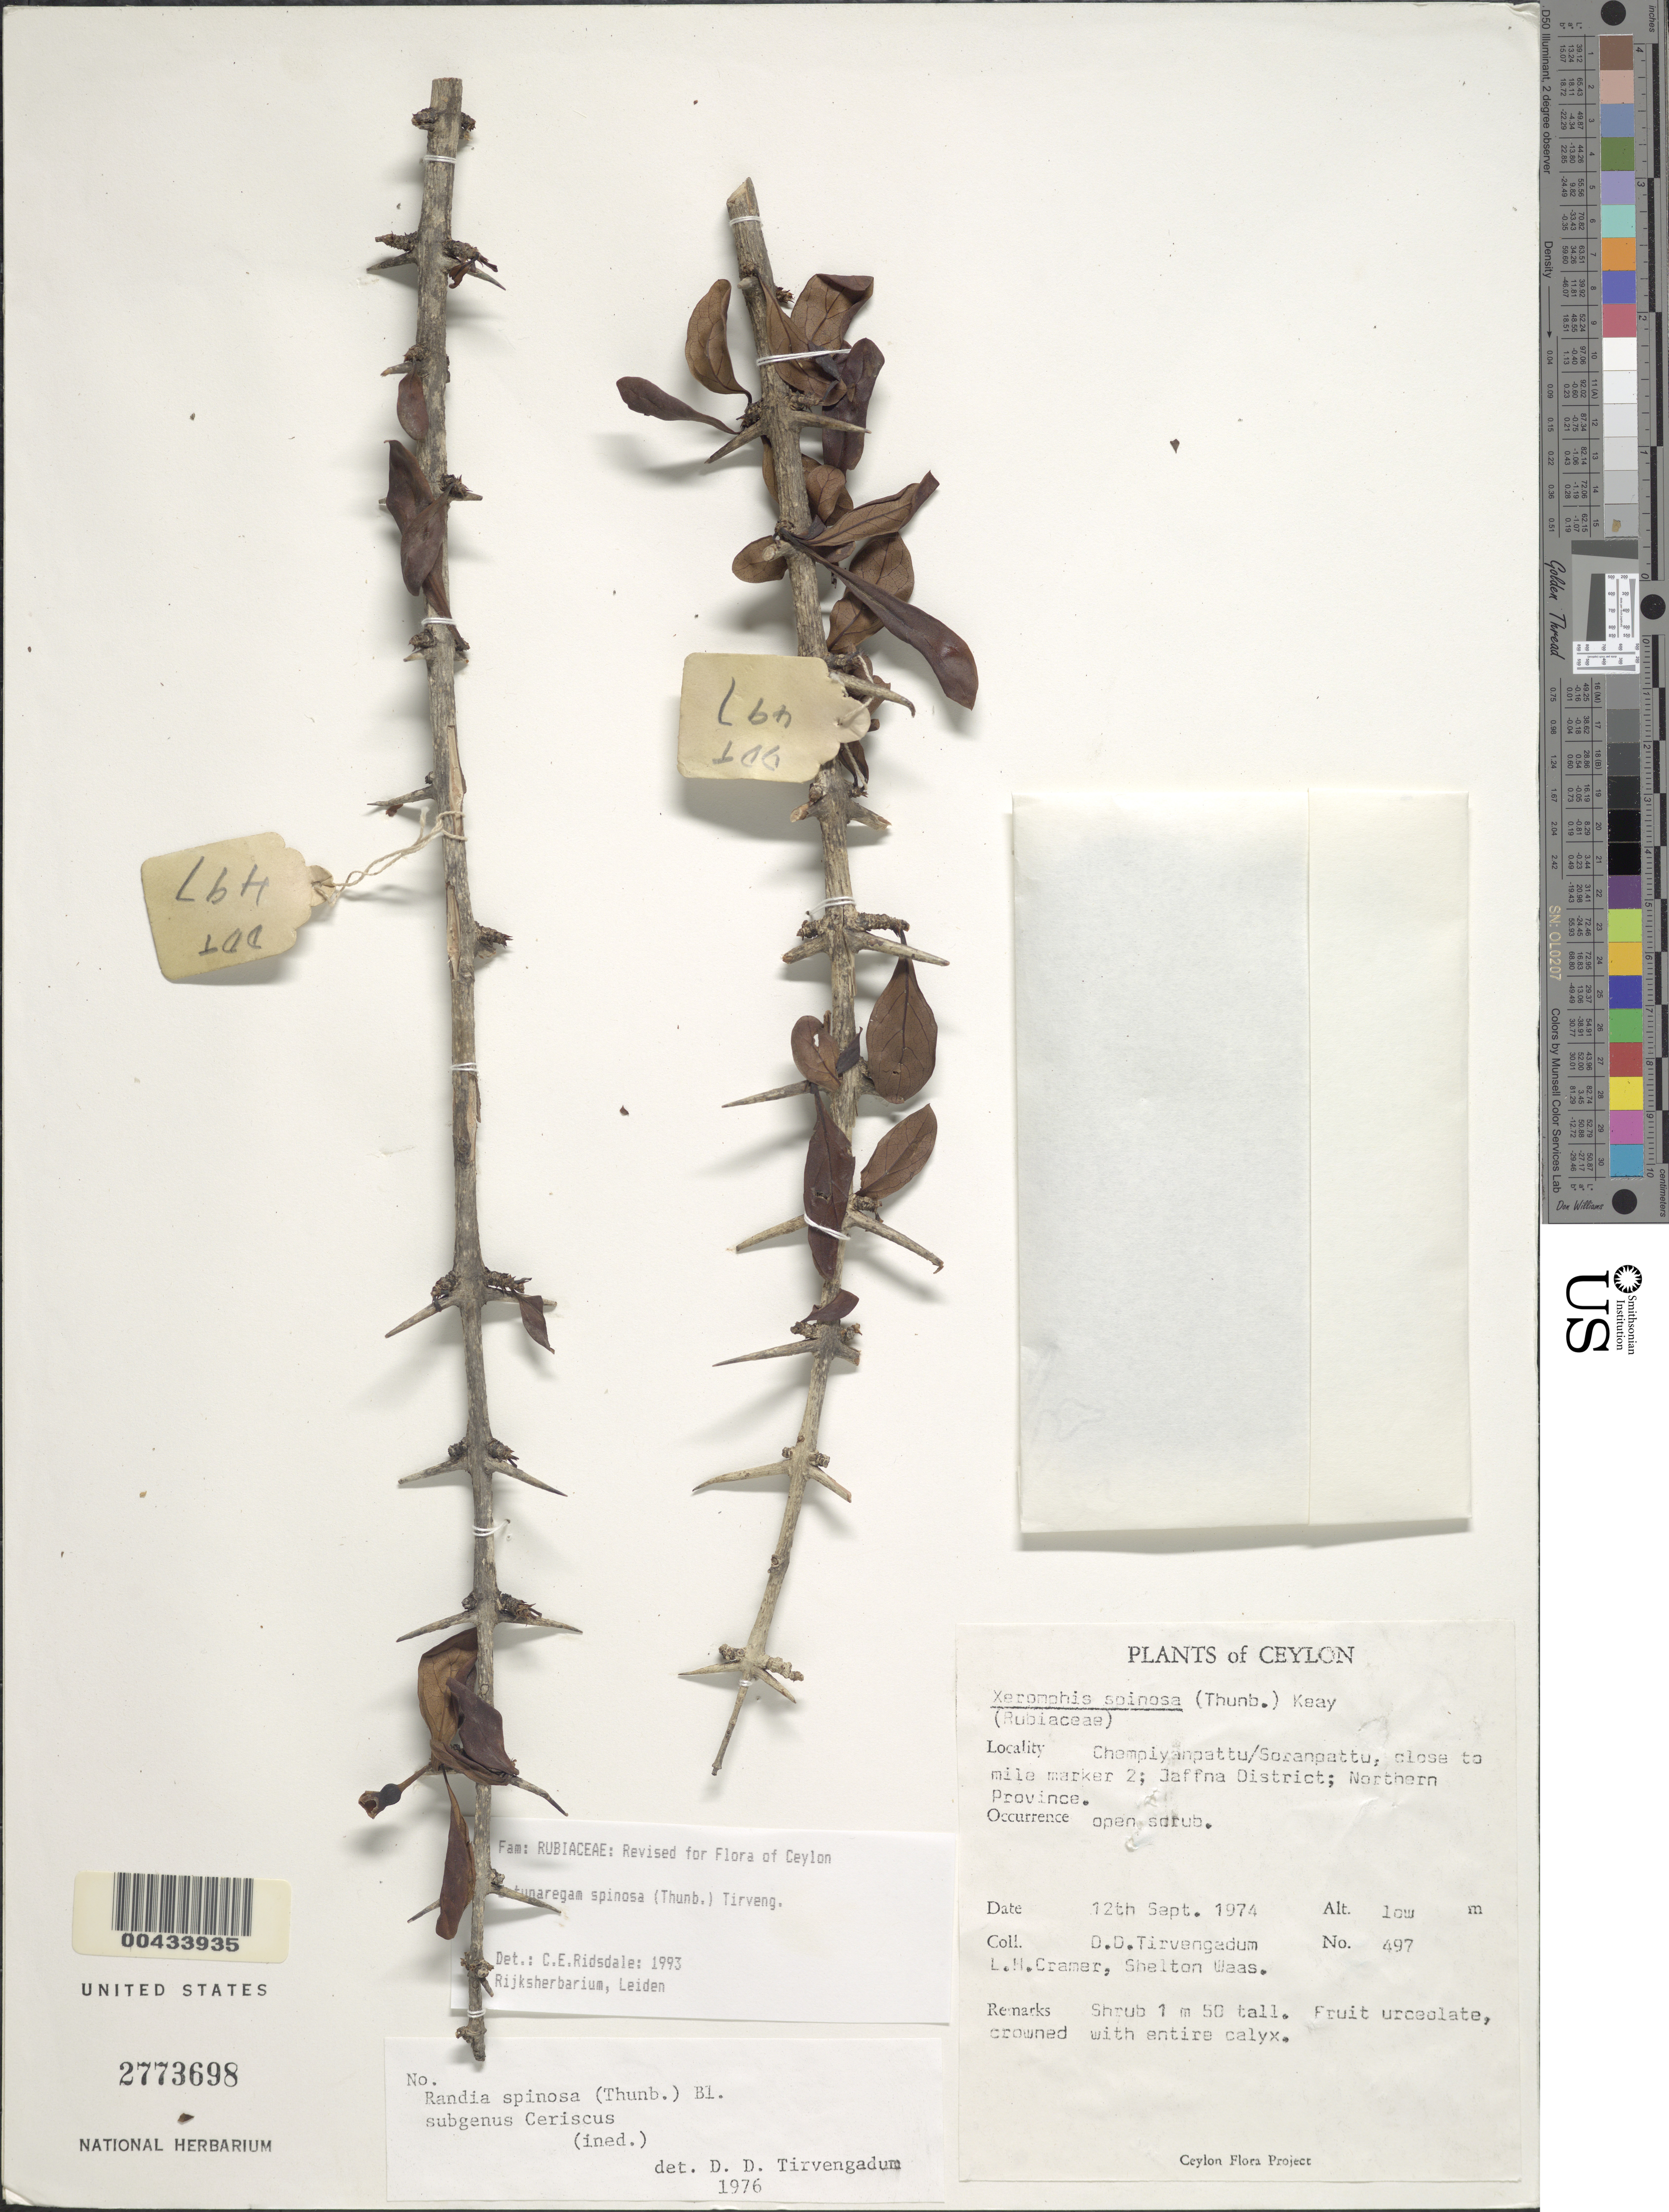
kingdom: Plantae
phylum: Tracheophyta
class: Magnoliopsida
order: Gentianales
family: Rubiaceae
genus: Catunaregam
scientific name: Catunaregam spinosa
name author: (Thunb.) Tirveng.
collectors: D. Tirvengadum, L. H. Cramer & S. Waas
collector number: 497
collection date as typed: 12 Sep 1974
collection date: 1974-09-12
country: Sri Lanka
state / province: Northern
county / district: Jaffna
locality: Chempiyanpattu-Soranpattu, close to mi marker 2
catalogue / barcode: US 2773698